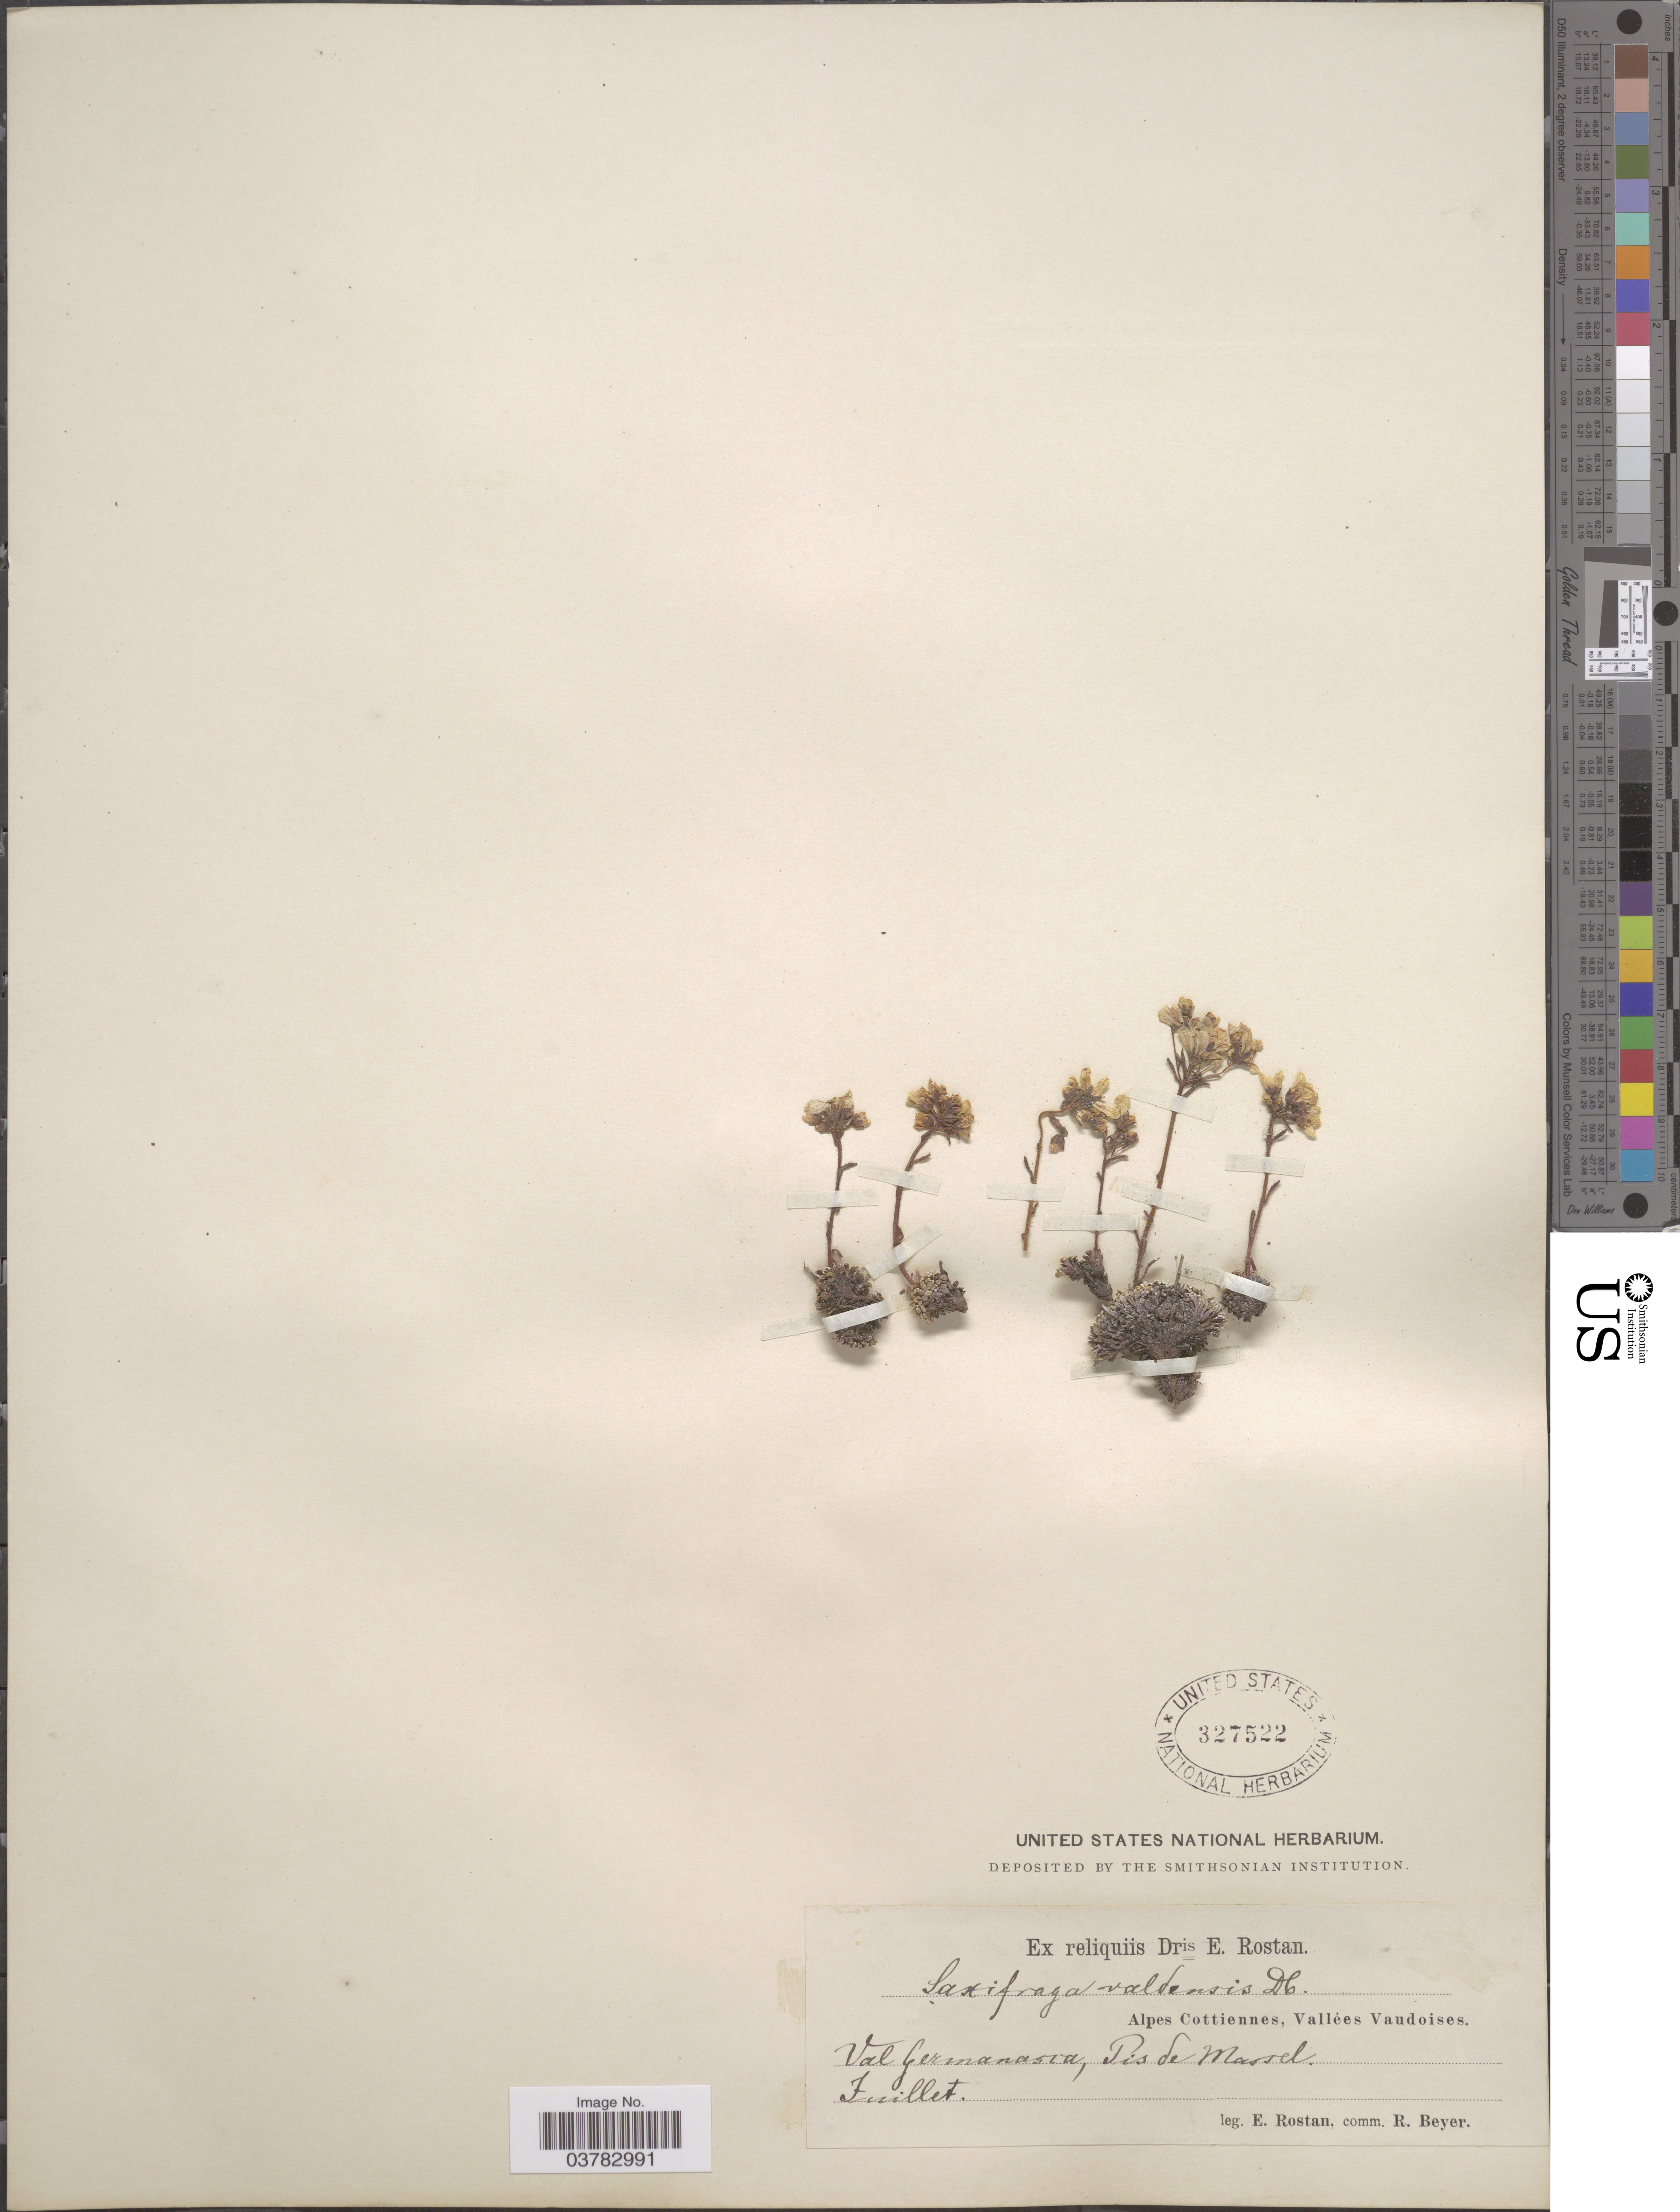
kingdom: Plantae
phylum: Tracheophyta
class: Magnoliopsida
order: Saxifragales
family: Saxifragaceae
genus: Saxifraga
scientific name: Saxifraga valdensis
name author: DC.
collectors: E. Rostan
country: Switzerland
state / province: Vaud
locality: Alpes Cottiennes, Vallées Vaudoises. Val Germanasca, Pis de Massel.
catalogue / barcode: US 327522